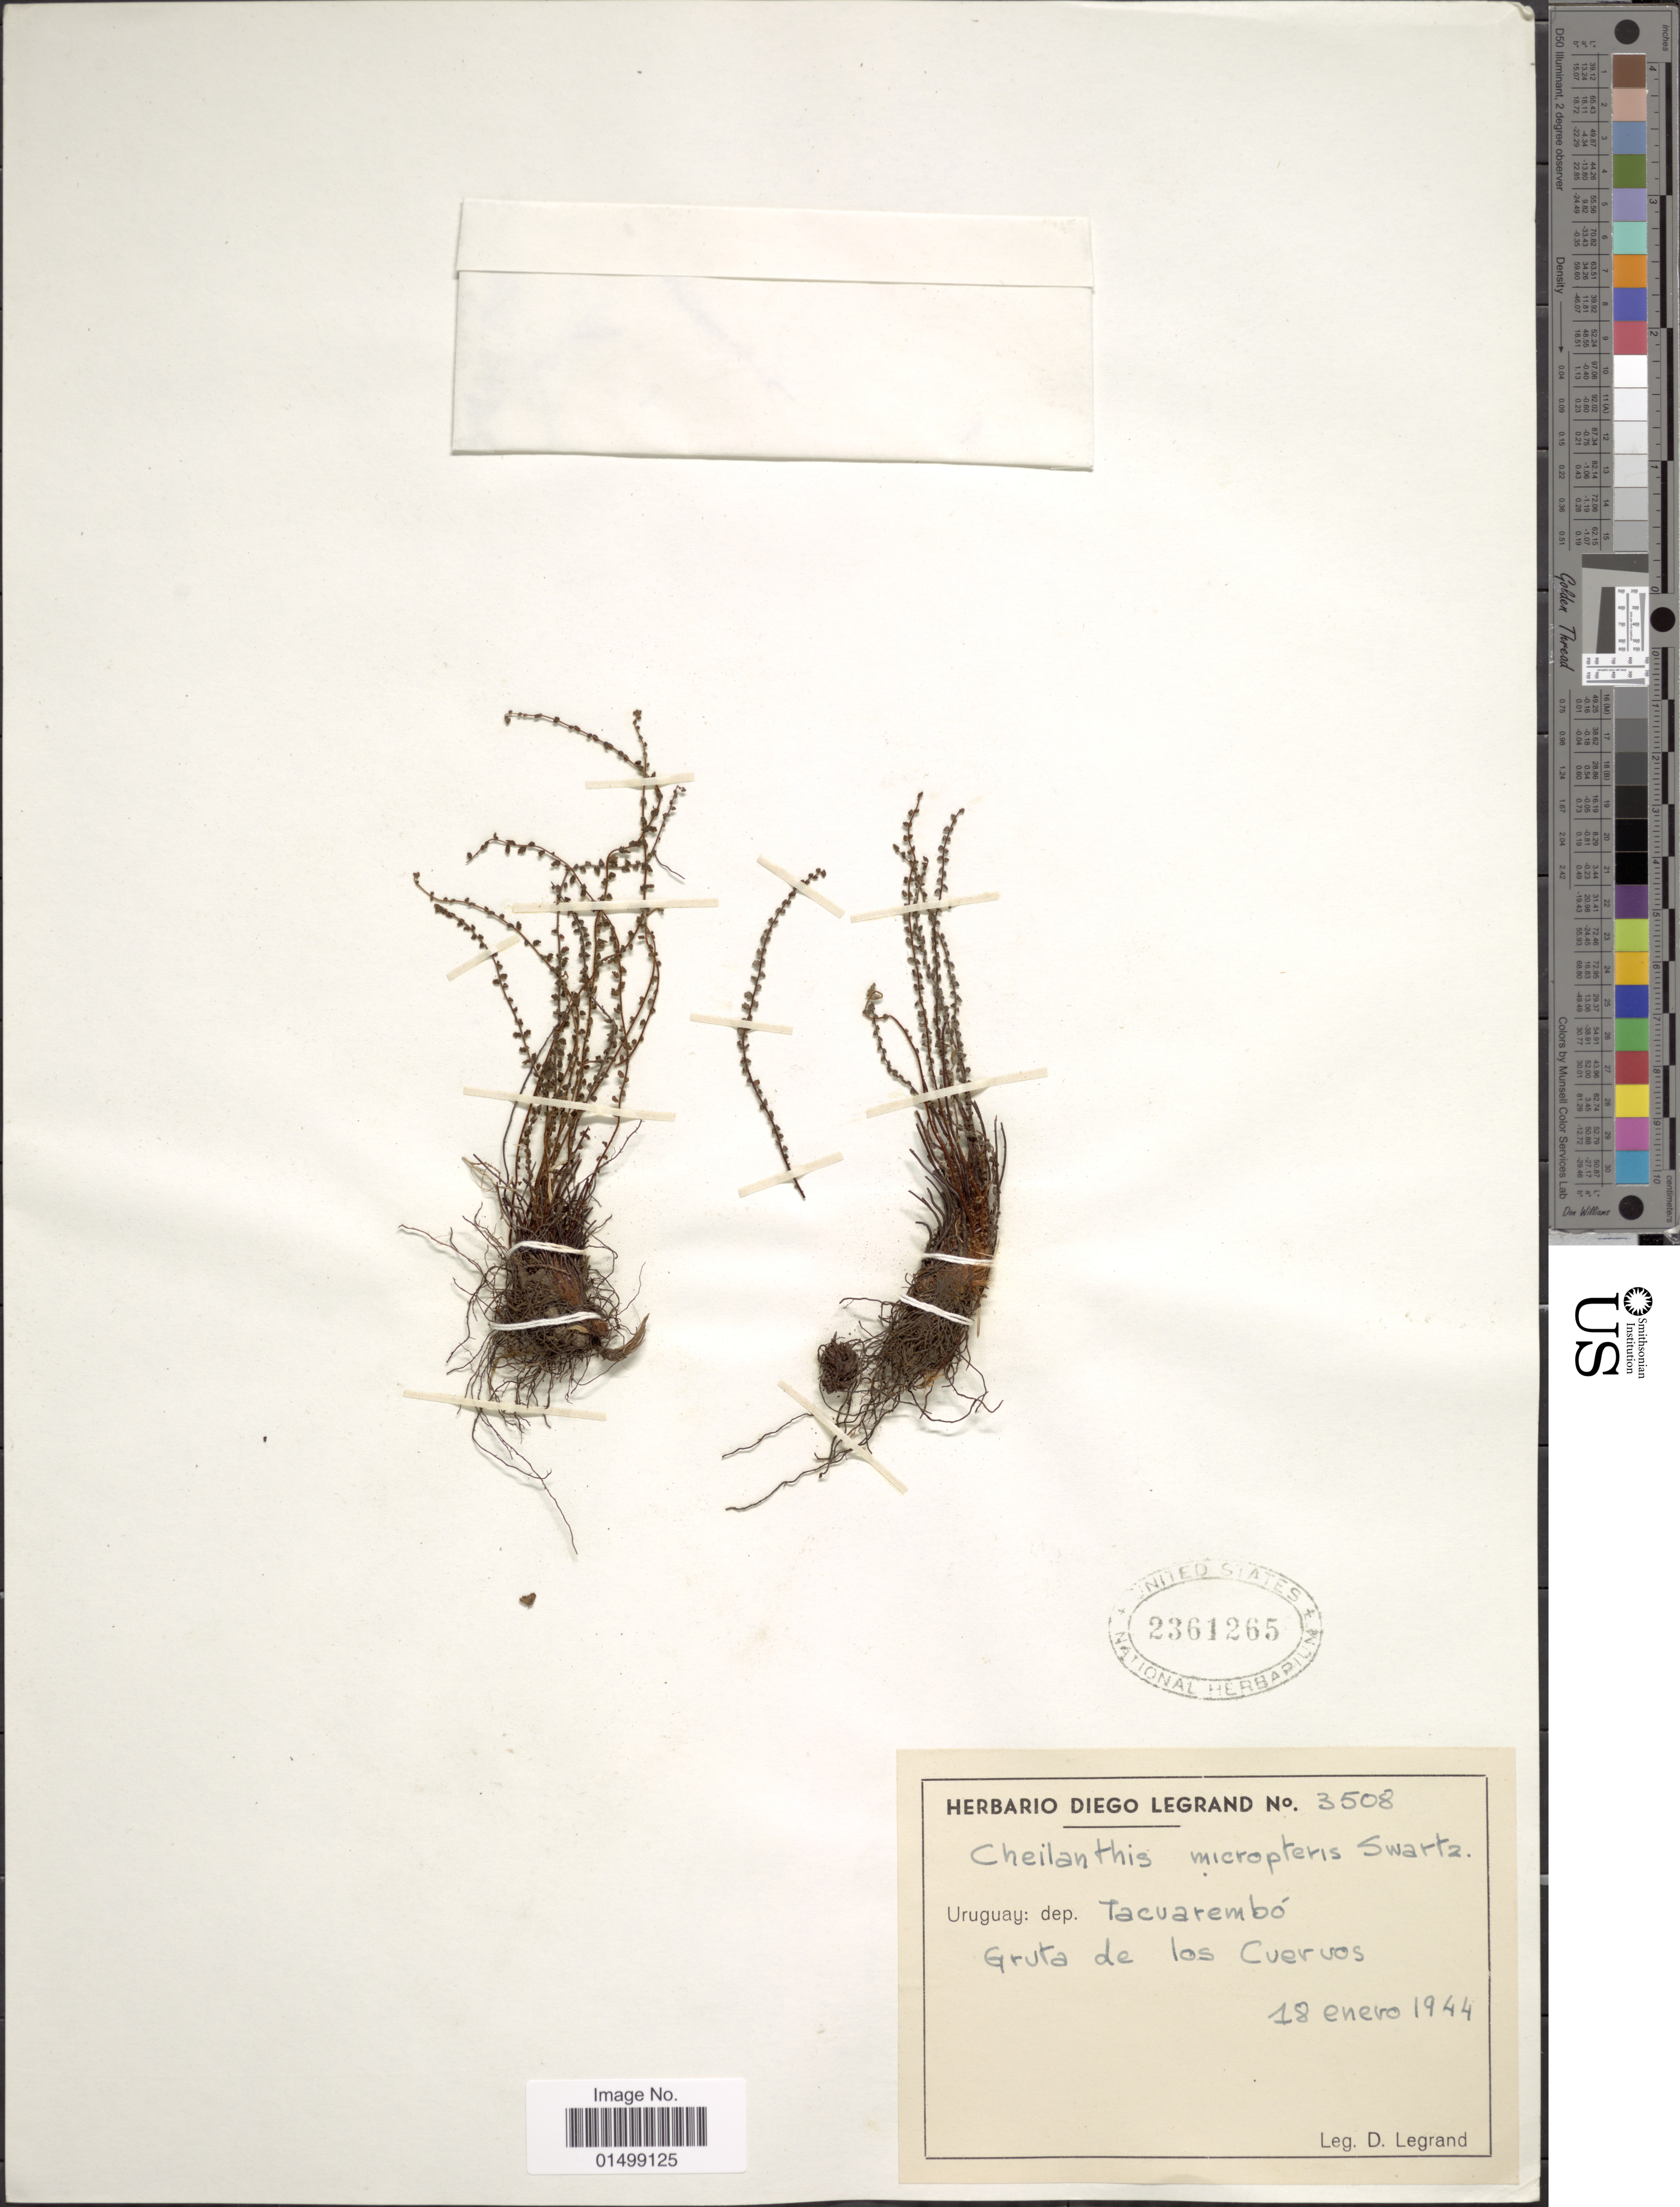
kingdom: Plantae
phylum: Tracheophyta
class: Polypodiopsida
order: Polypodiales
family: Pteridaceae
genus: Cheilanthes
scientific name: Cheilanthes micropteris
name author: Sw.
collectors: C. D. Legrand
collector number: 3508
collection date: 1944-01-18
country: Uruguay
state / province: Tacuarembó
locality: Gruta de los Cuervos.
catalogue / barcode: US 2361265